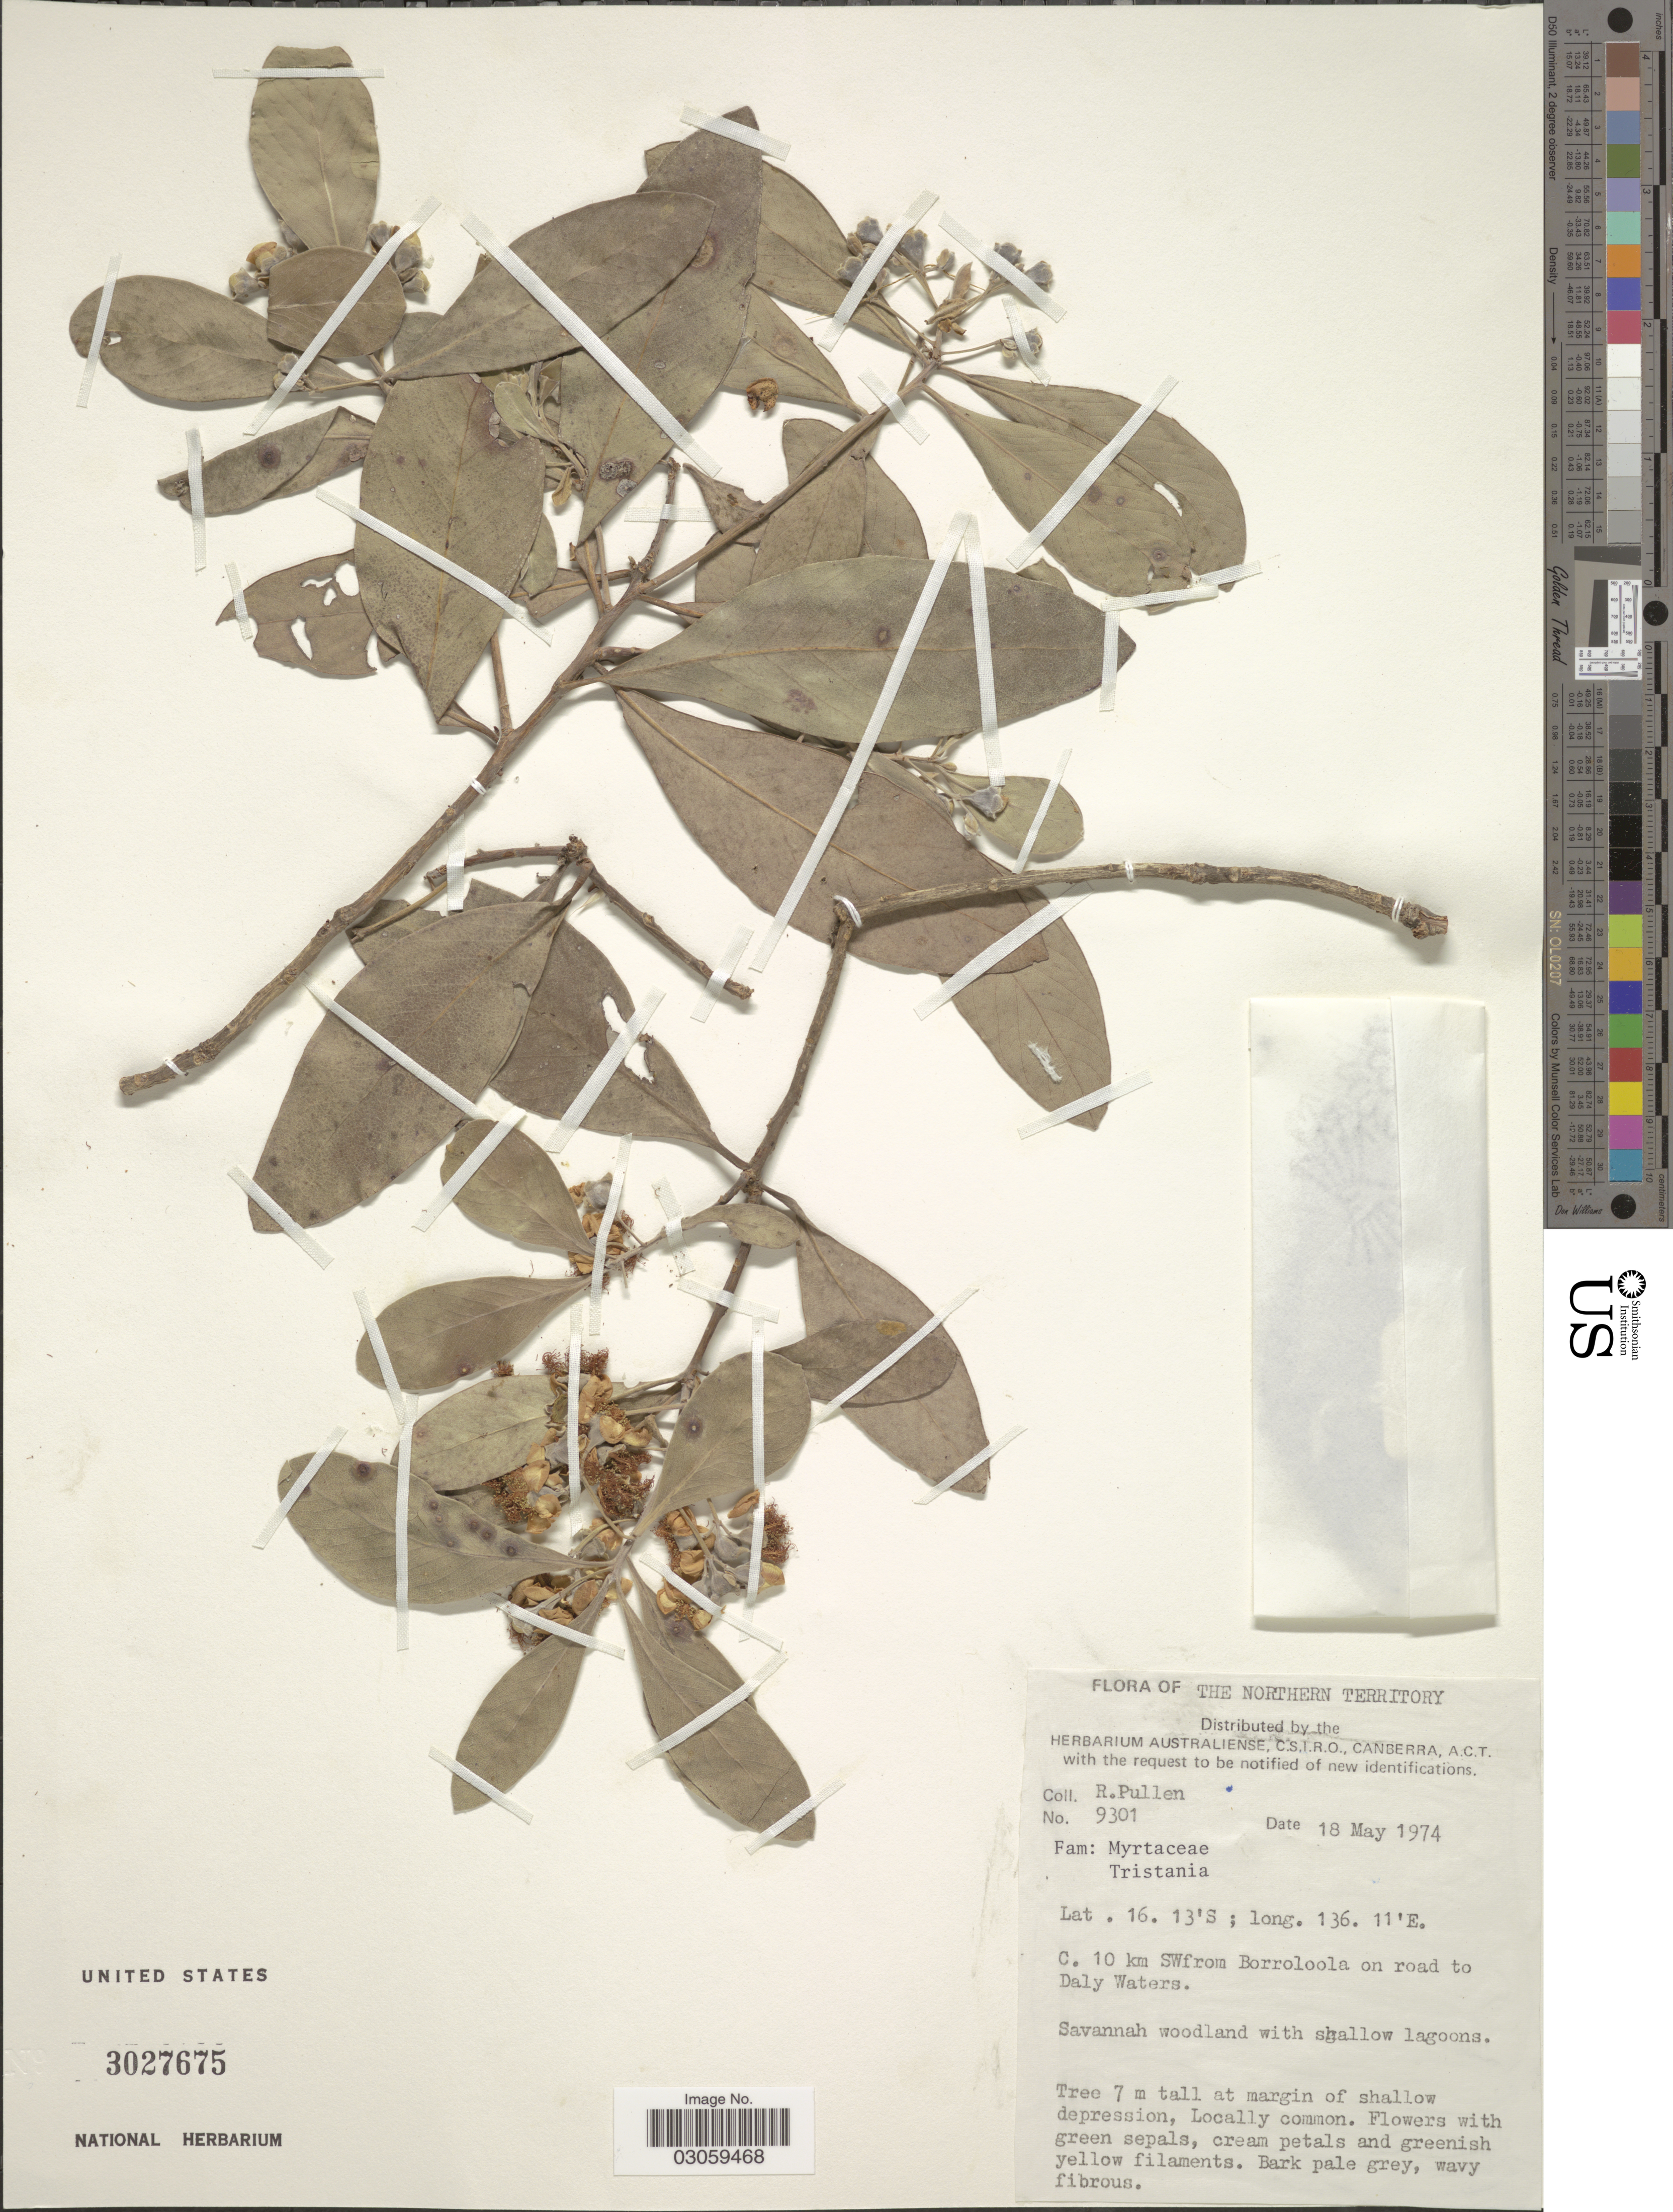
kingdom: Plantae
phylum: Tracheophyta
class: Magnoliopsida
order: Myrtales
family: Myrtaceae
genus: Lophostemon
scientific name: Lophostemon sp.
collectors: R. Pullen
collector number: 9301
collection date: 1974-05-18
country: Australia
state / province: Northern Territory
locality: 10 km SW from Borroloola on road to Daly Waters.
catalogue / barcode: US 3027675